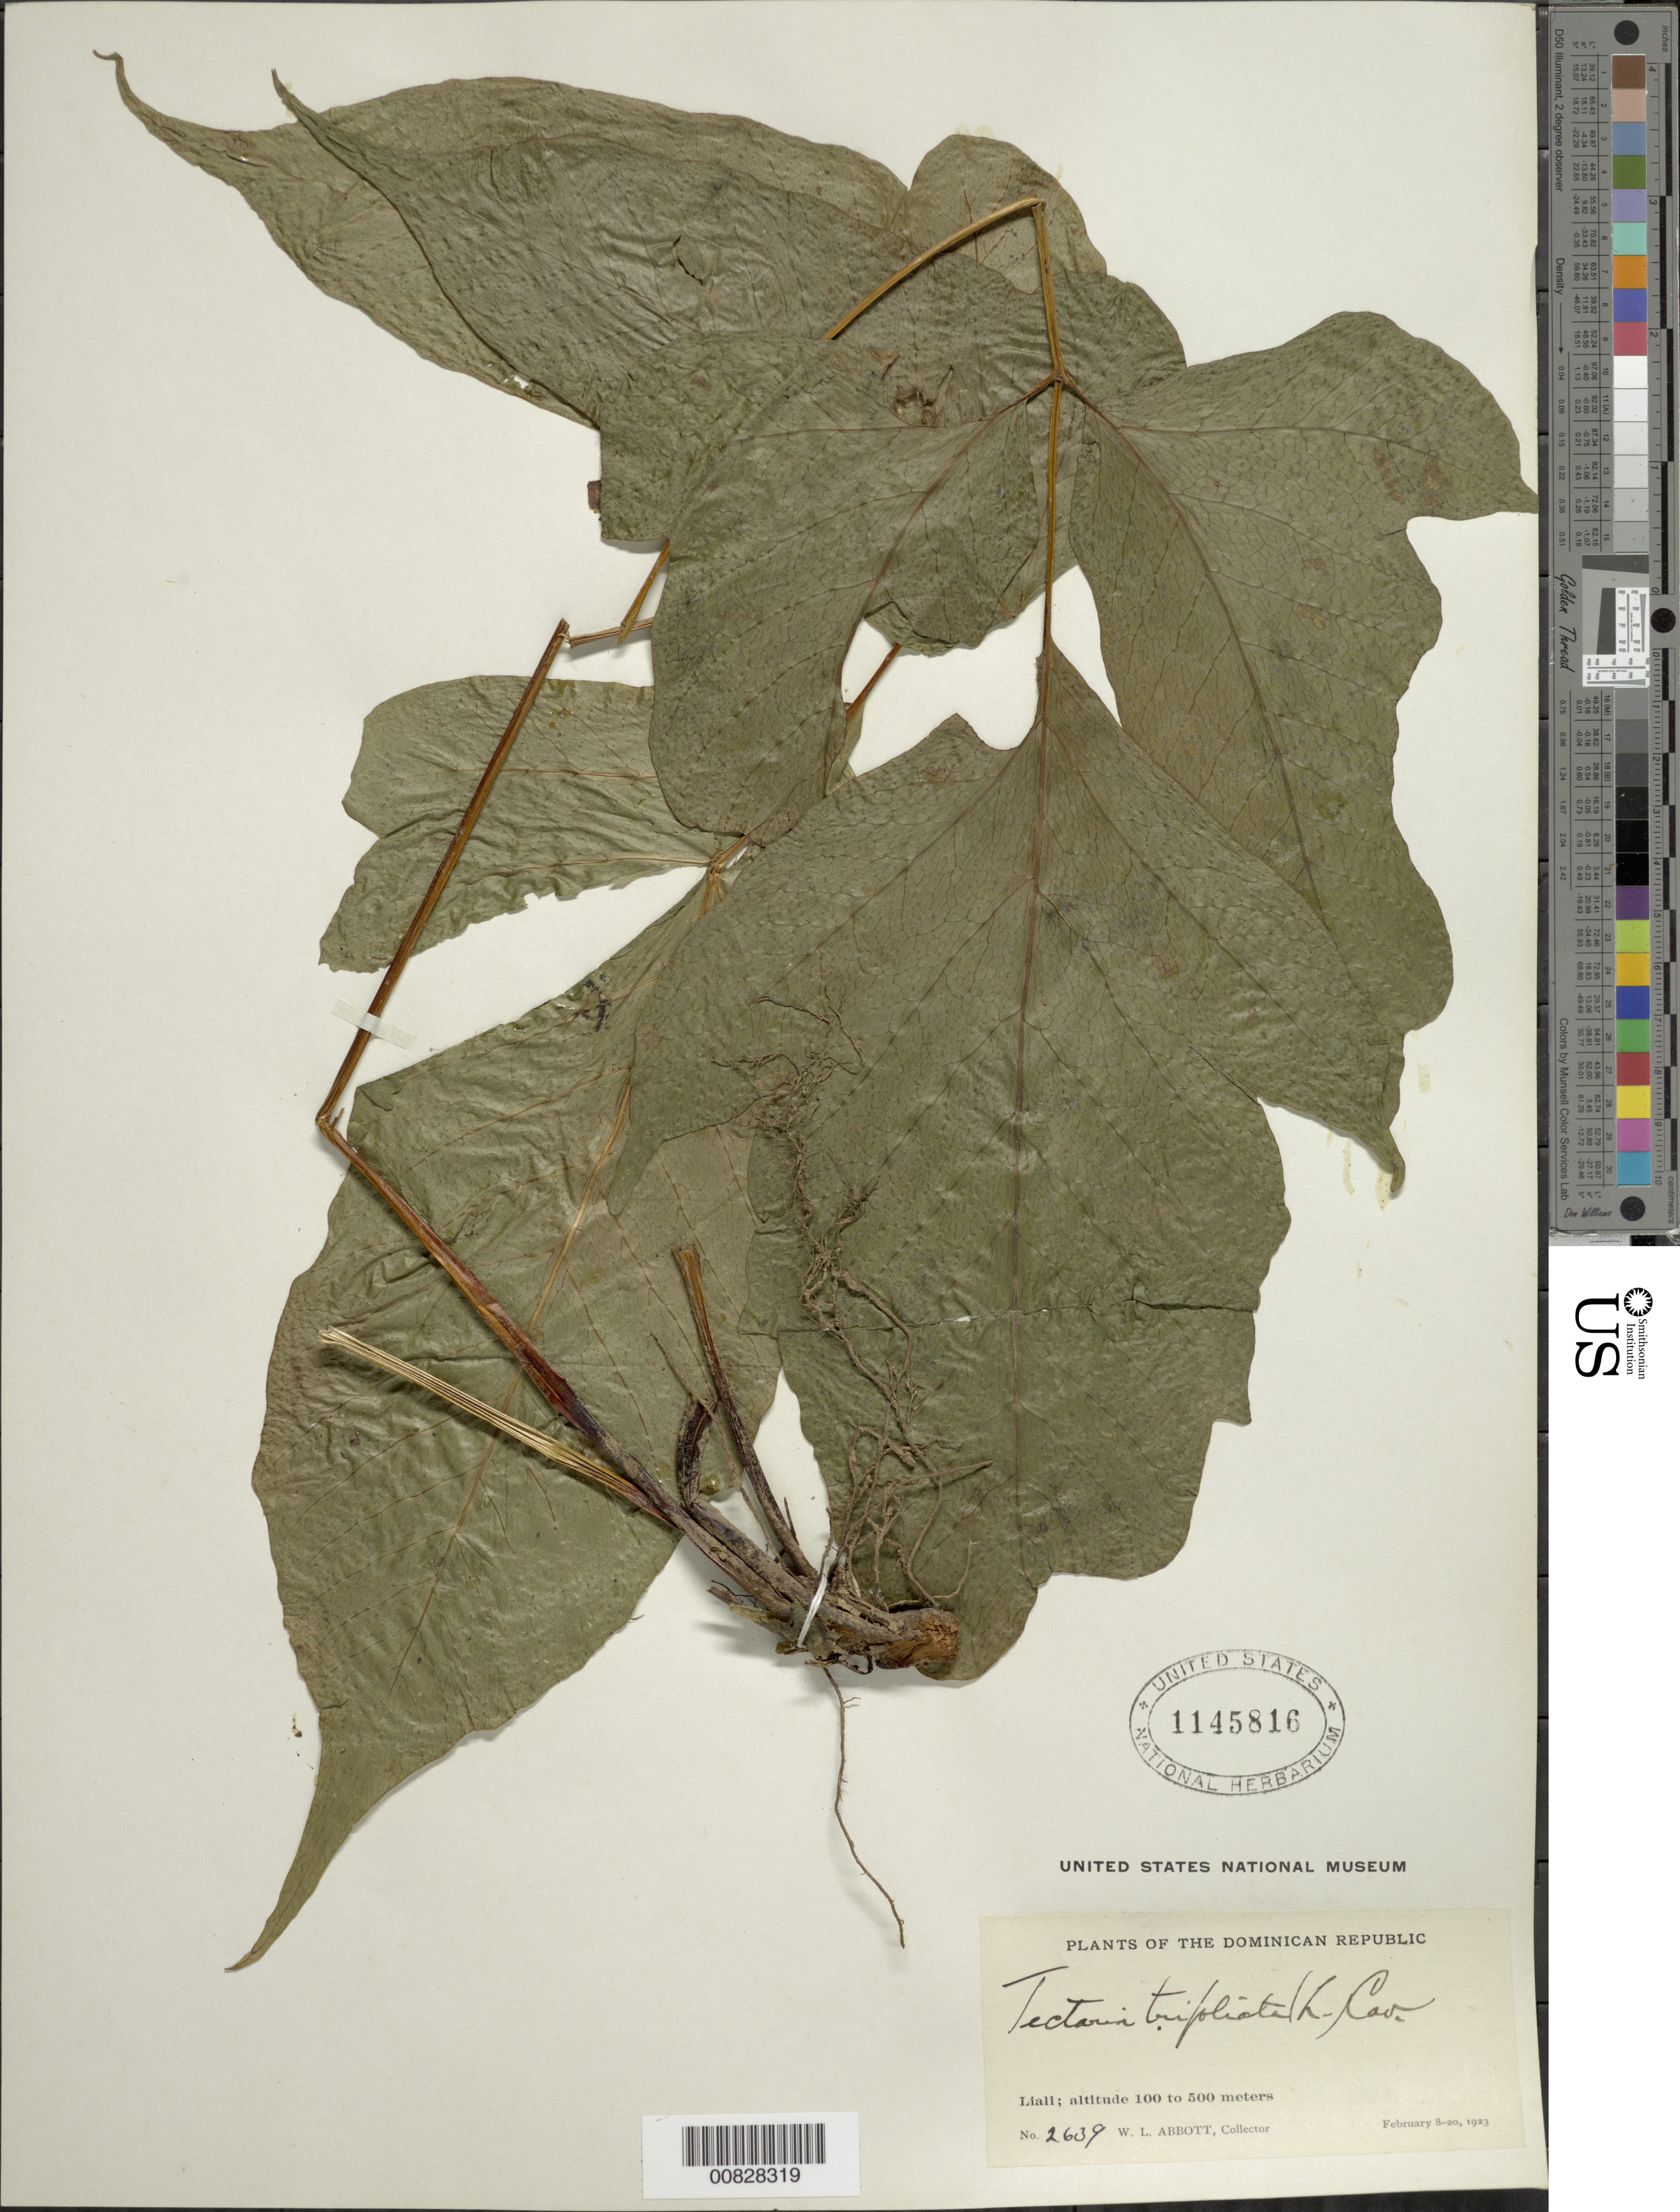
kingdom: Plantae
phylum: Tracheophyta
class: Polypodiopsida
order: Polypodiales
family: Tectariaceae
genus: Tectaria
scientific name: Tectaria trifoliata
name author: (L.) Cav.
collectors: W. L. Abbott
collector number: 2639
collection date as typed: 08 Feb 1923 to 20 Feb 1923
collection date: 1923-02-08/1923-02-20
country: Dominican Republic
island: Hispaniola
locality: Liali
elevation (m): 100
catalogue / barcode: US 1145816